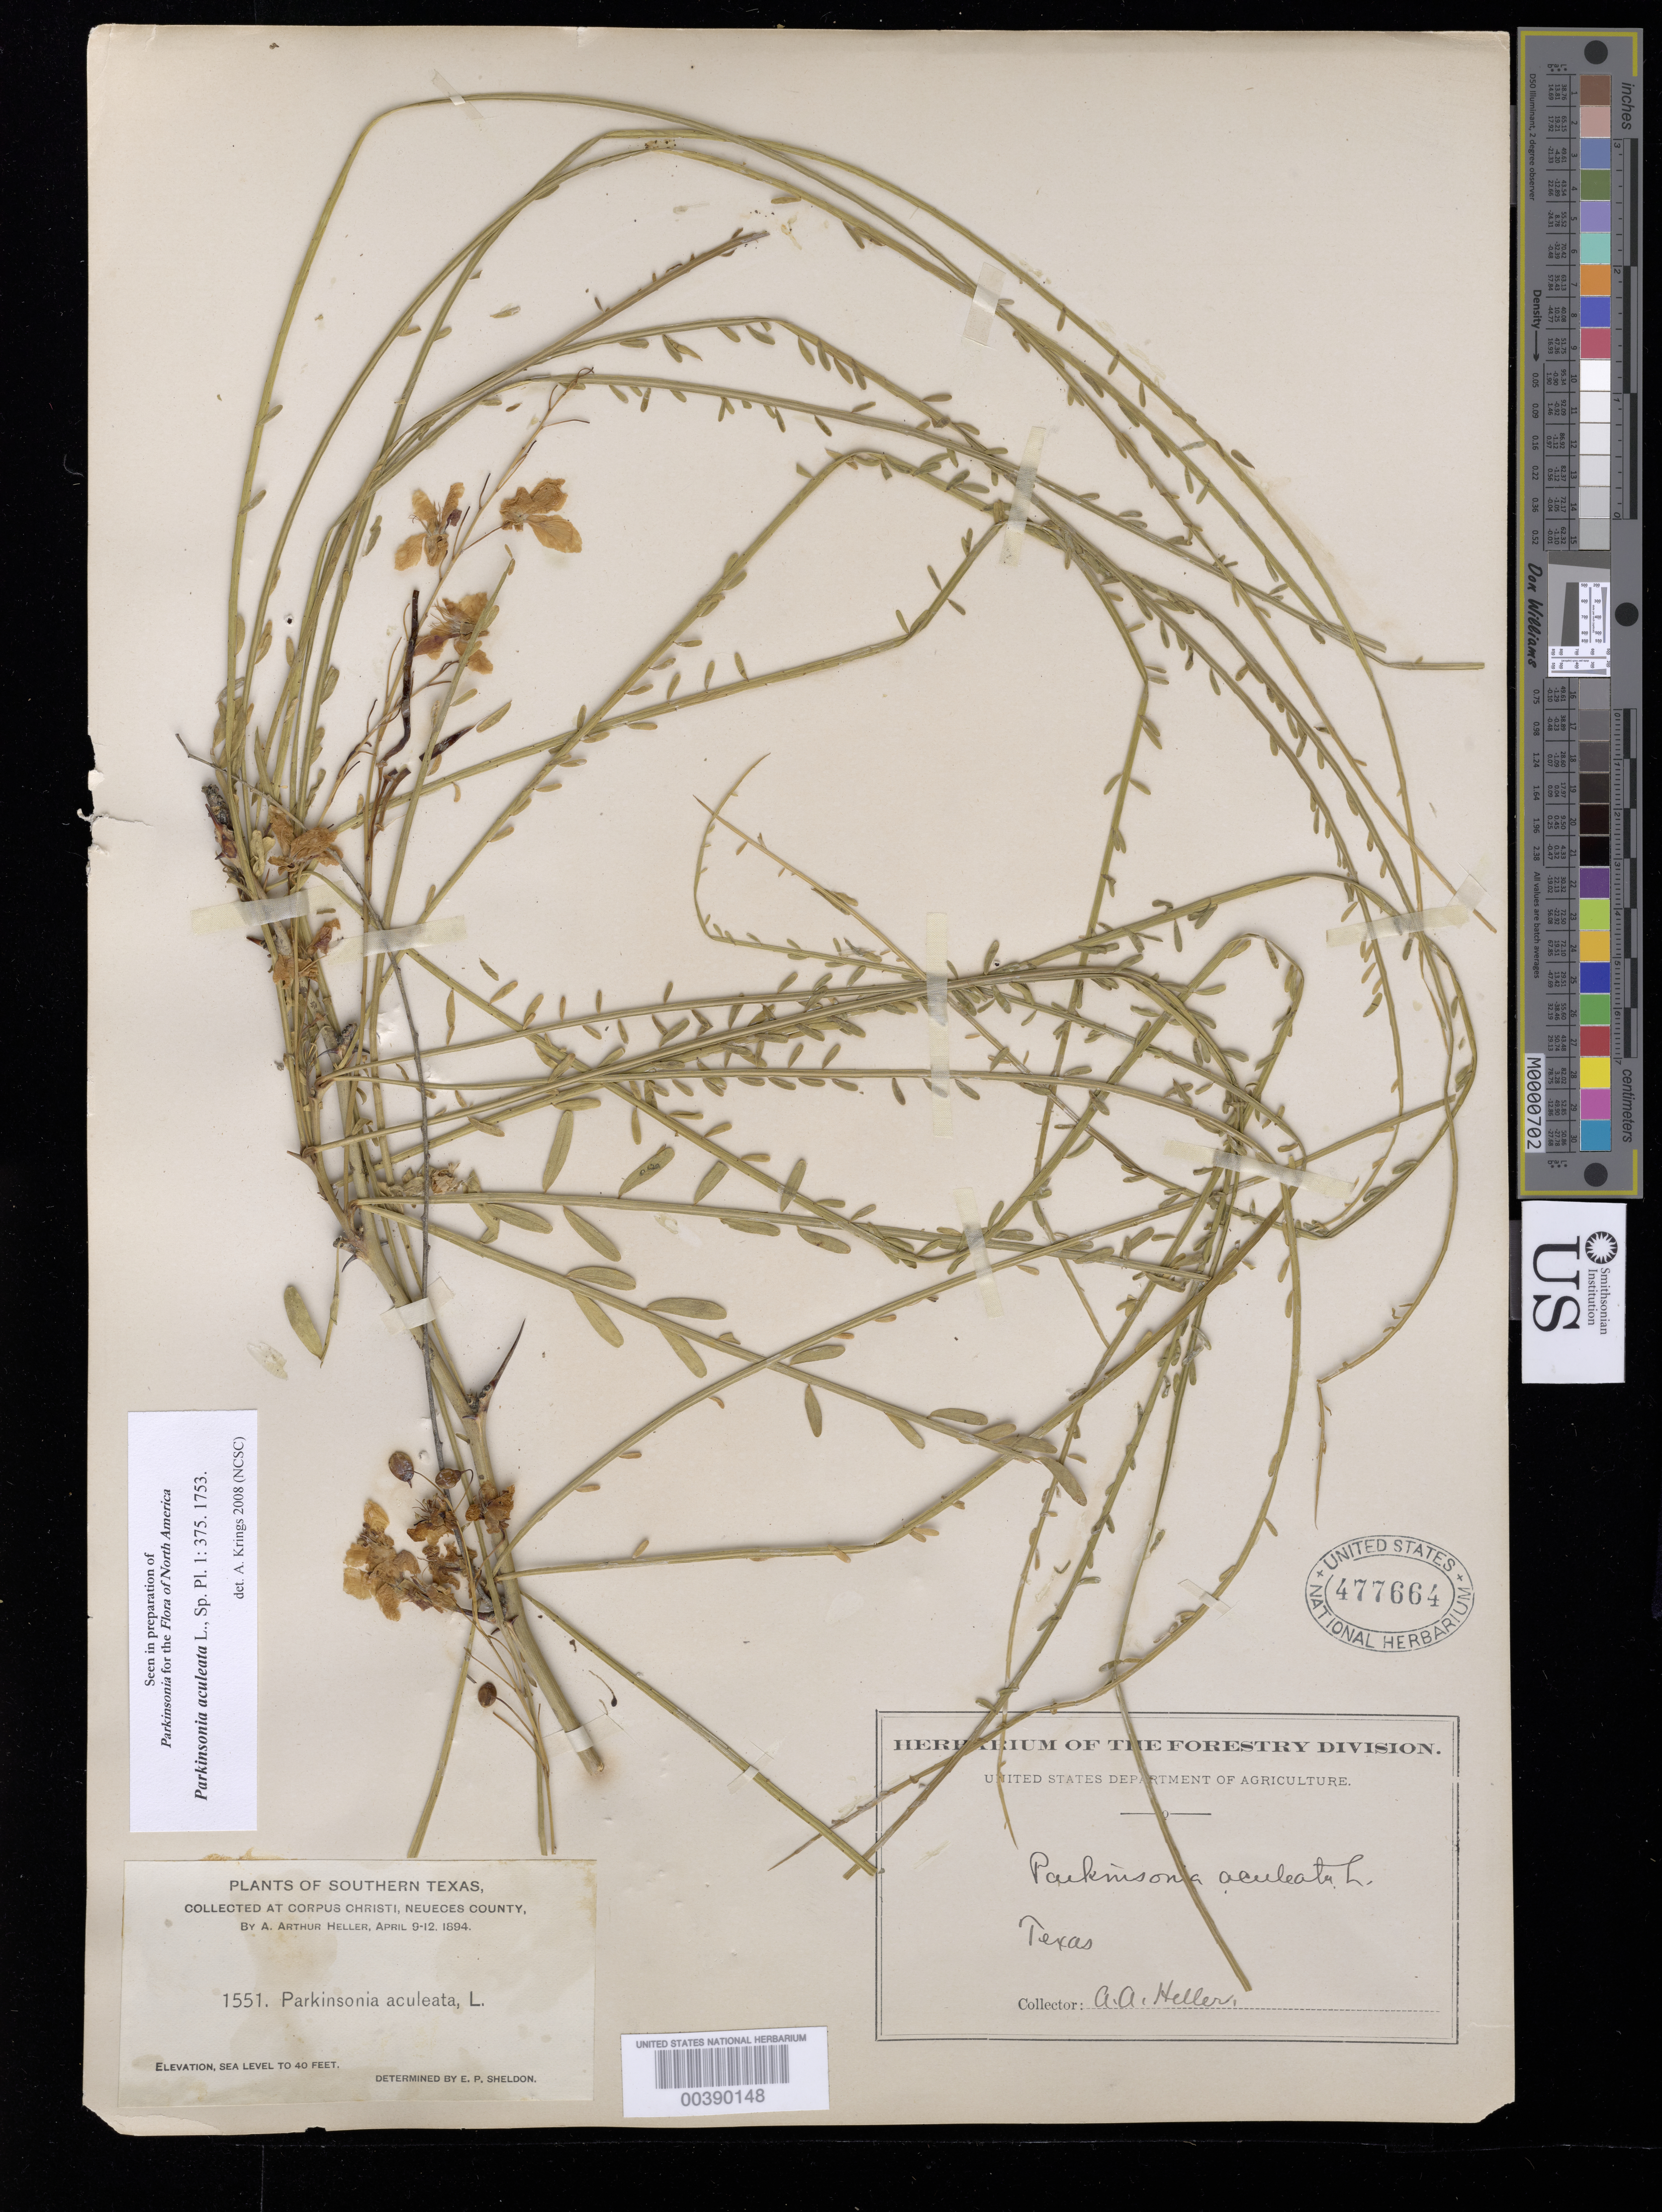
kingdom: Plantae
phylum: Tracheophyta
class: Magnoliopsida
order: Fabales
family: Fabaceae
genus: Parkinsonia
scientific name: Parkinsonia aculeata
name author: L.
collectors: A. A. Heller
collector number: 1551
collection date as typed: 09 Apr 1894 to 12 Apr 1894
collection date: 1894-04-09/1894-04-12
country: United States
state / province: Texas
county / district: Nueces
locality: Corpus christi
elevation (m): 0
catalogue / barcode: US 477664